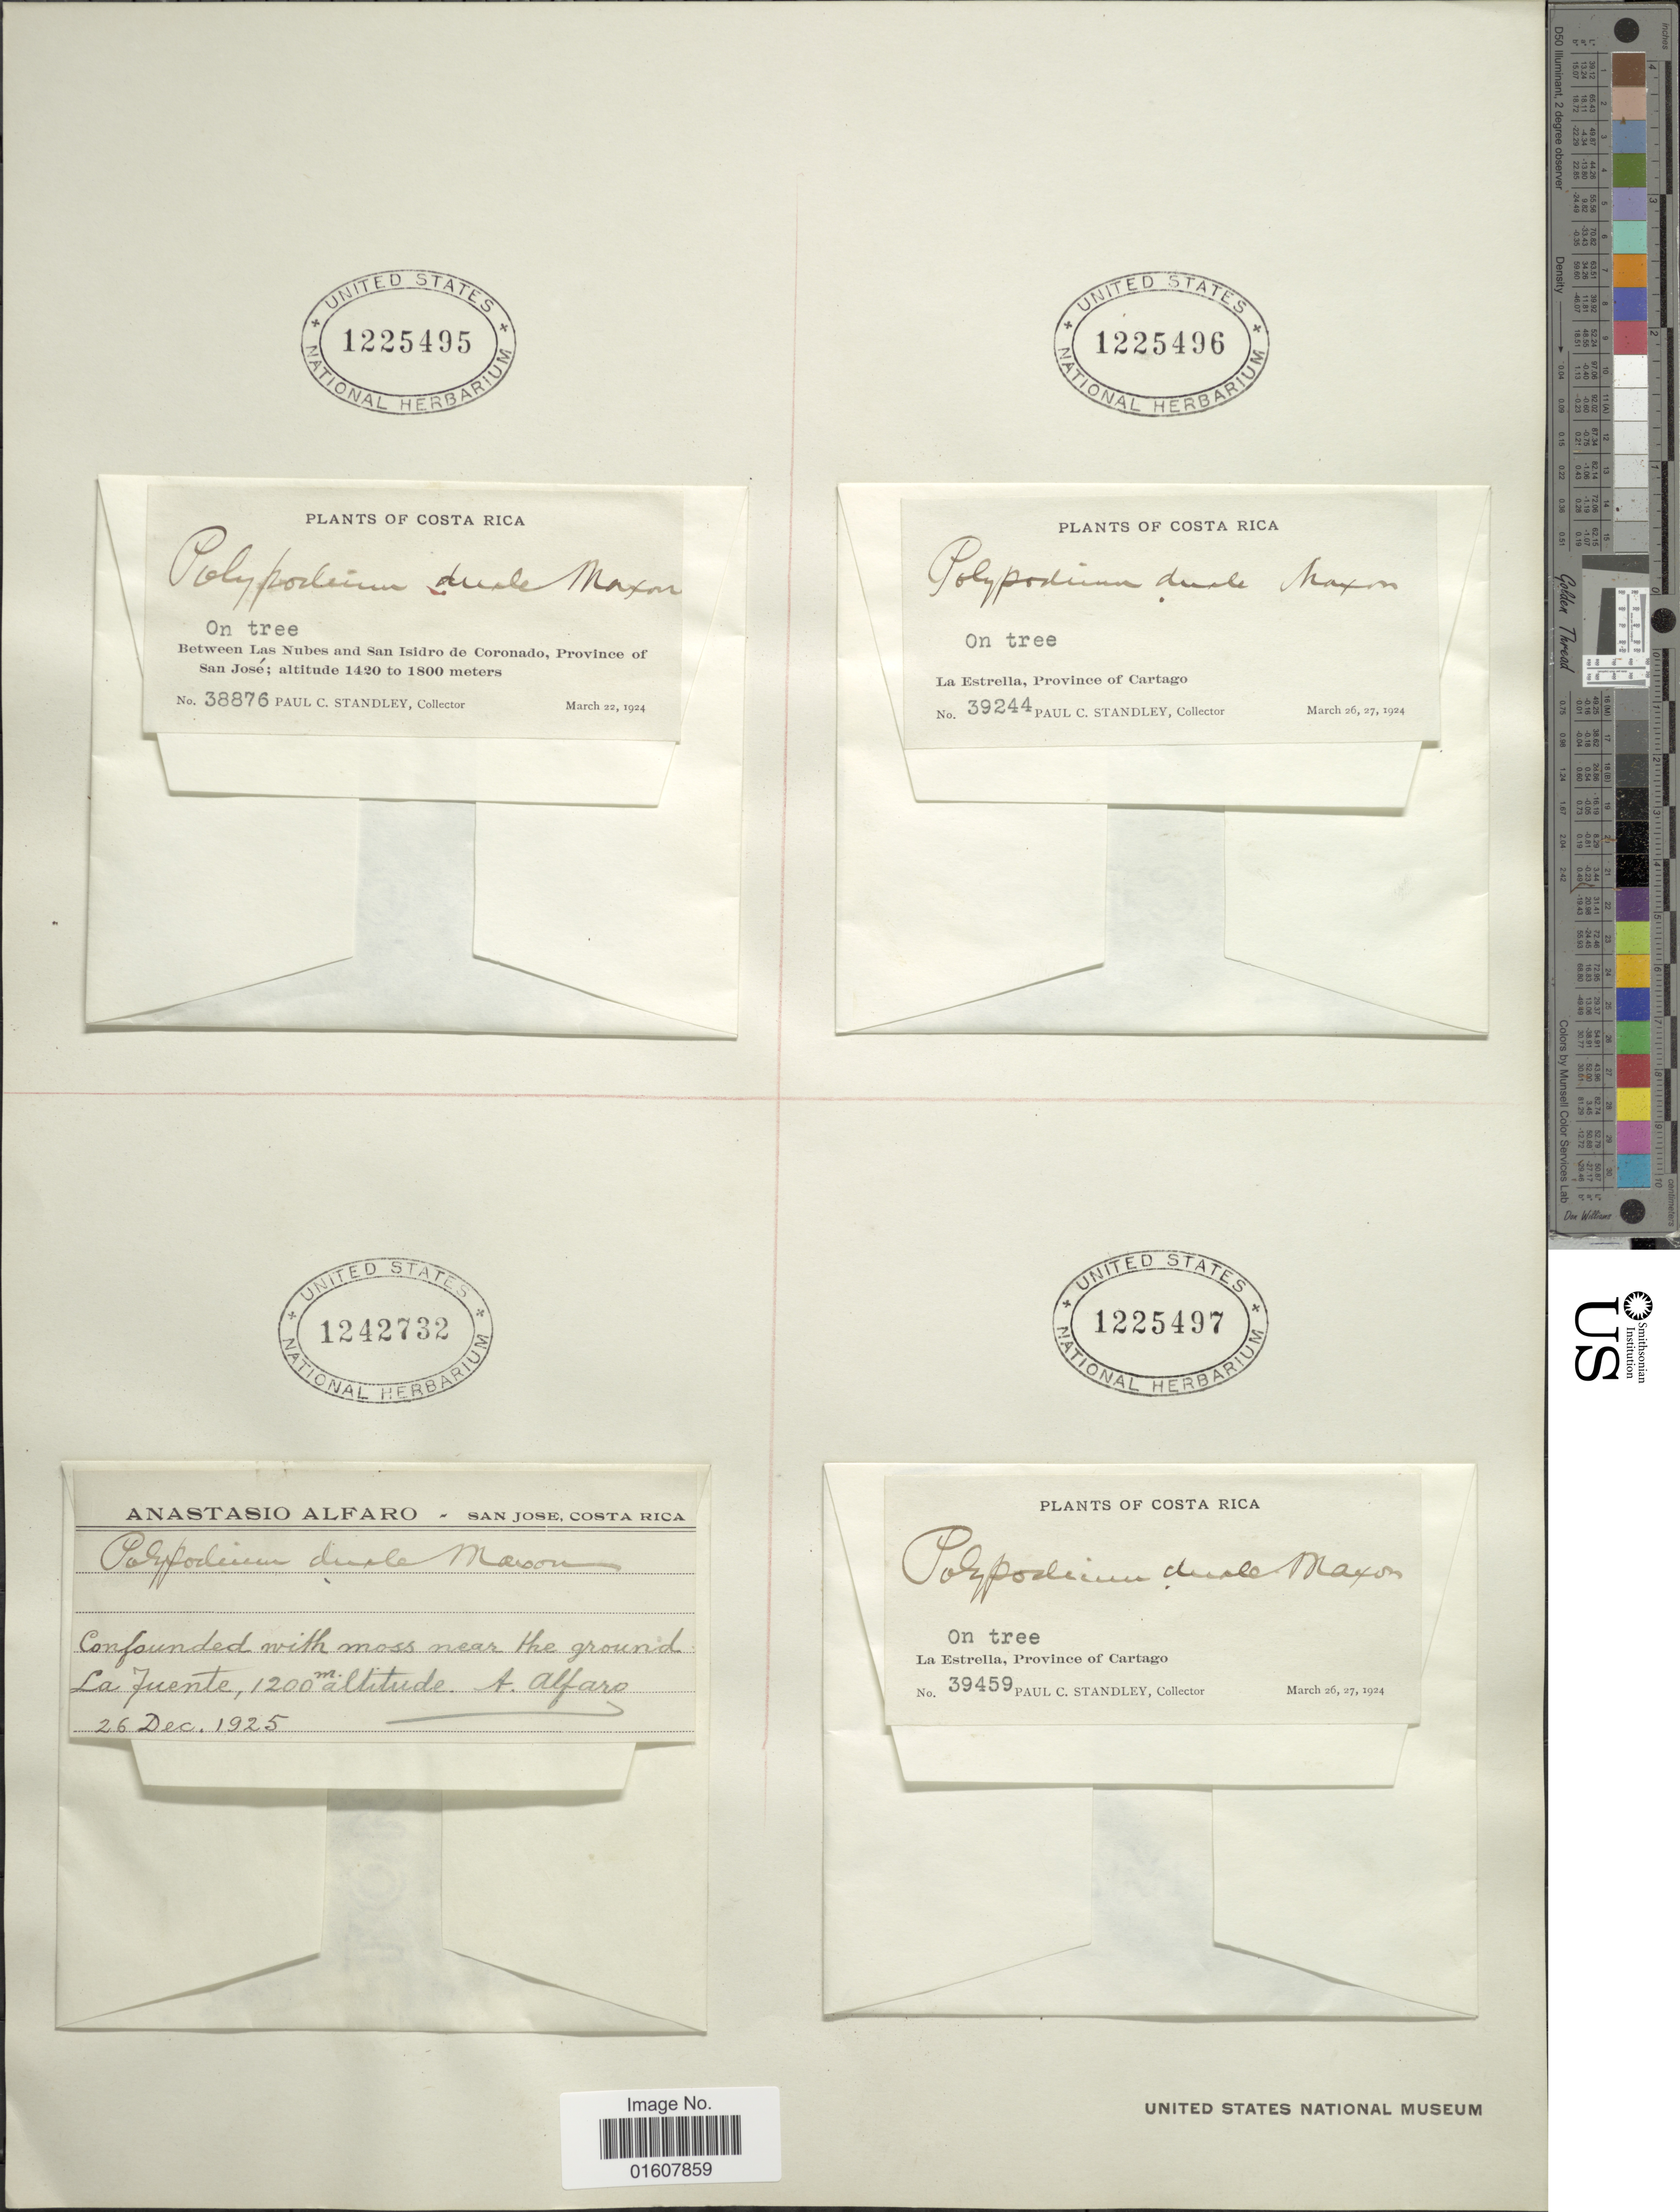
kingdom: Plantae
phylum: Tracheophyta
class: Polypodiopsida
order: Polypodiales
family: Polypodiaceae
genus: Cochlidium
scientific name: Cochlidium serrulatum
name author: (Sw.) L.E. Bishop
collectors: P. C. Standley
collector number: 39244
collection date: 1924-03-26/1924-03-27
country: Costa Rica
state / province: Cartago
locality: La Estrella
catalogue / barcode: US 1225496-3